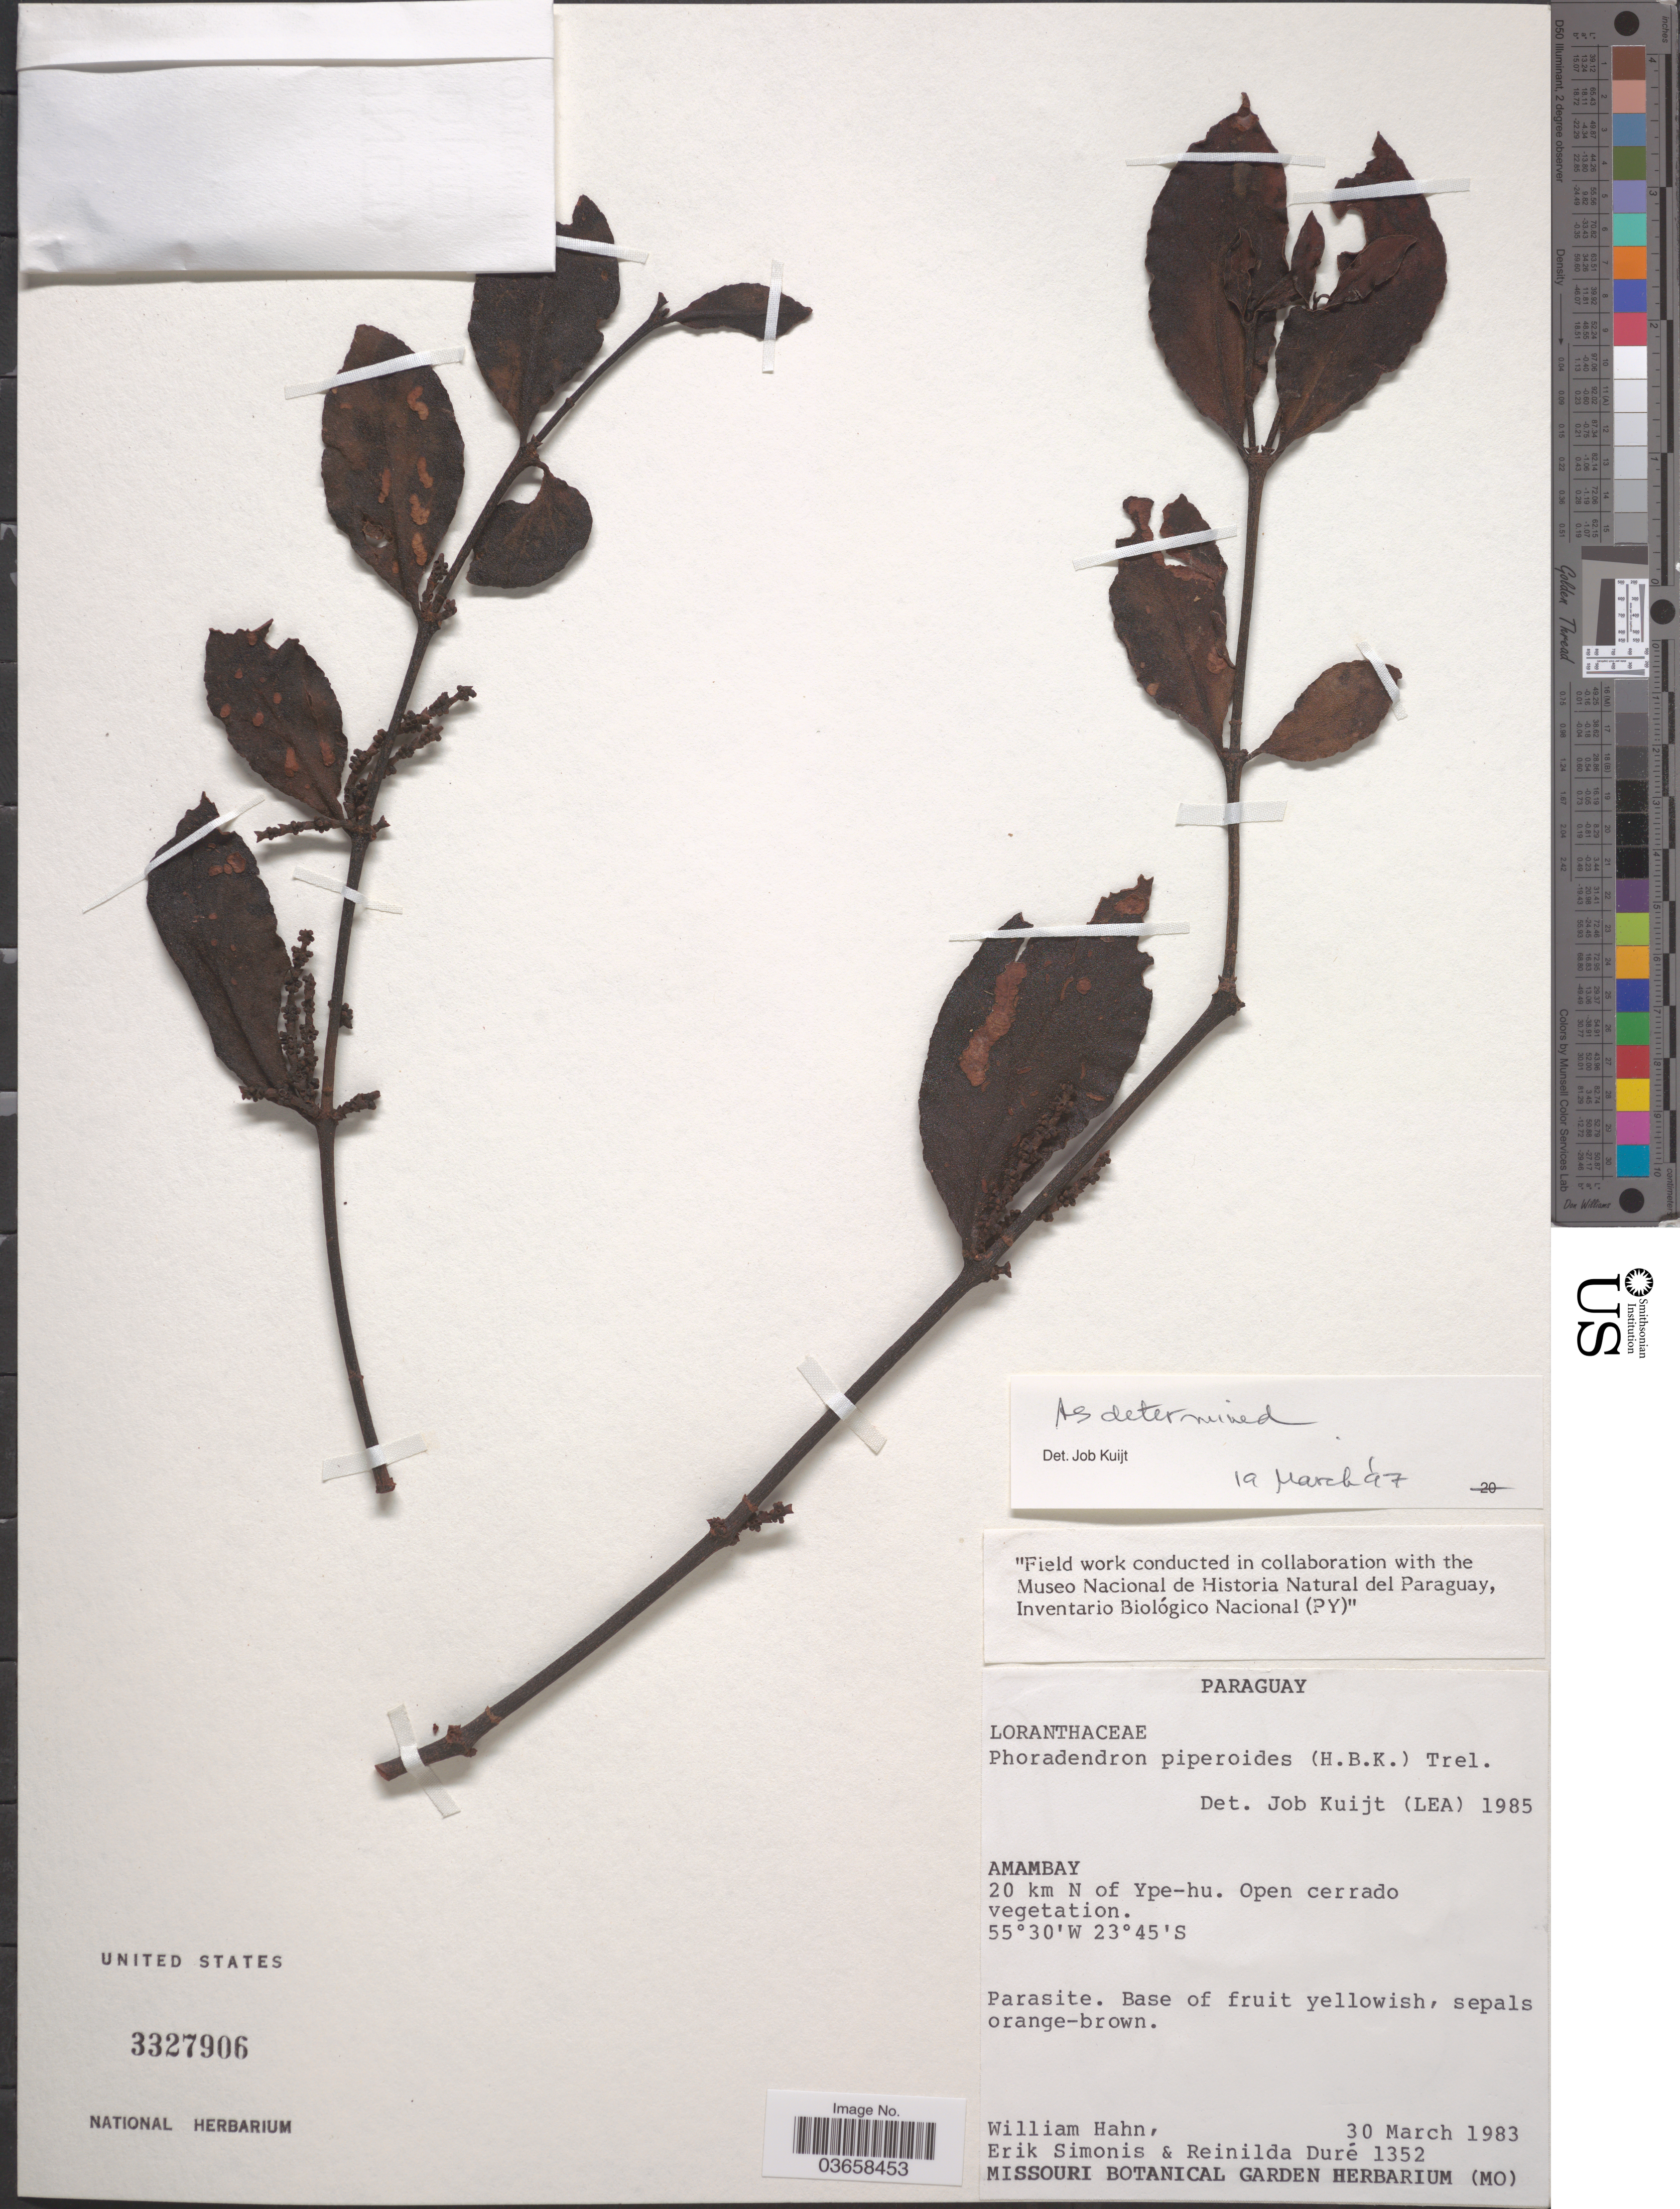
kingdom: Plantae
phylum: Tracheophyta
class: Magnoliopsida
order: Santalales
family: Viscaceae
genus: Phoradendron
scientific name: Phoradendron piperoides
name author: (Kunth) Trel.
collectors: W. Hahn, E. Simonis & R. Duré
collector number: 1352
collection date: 1983-03-30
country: Paraguay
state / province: Amambay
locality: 20 km N of Ype-hu.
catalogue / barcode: US 3327906